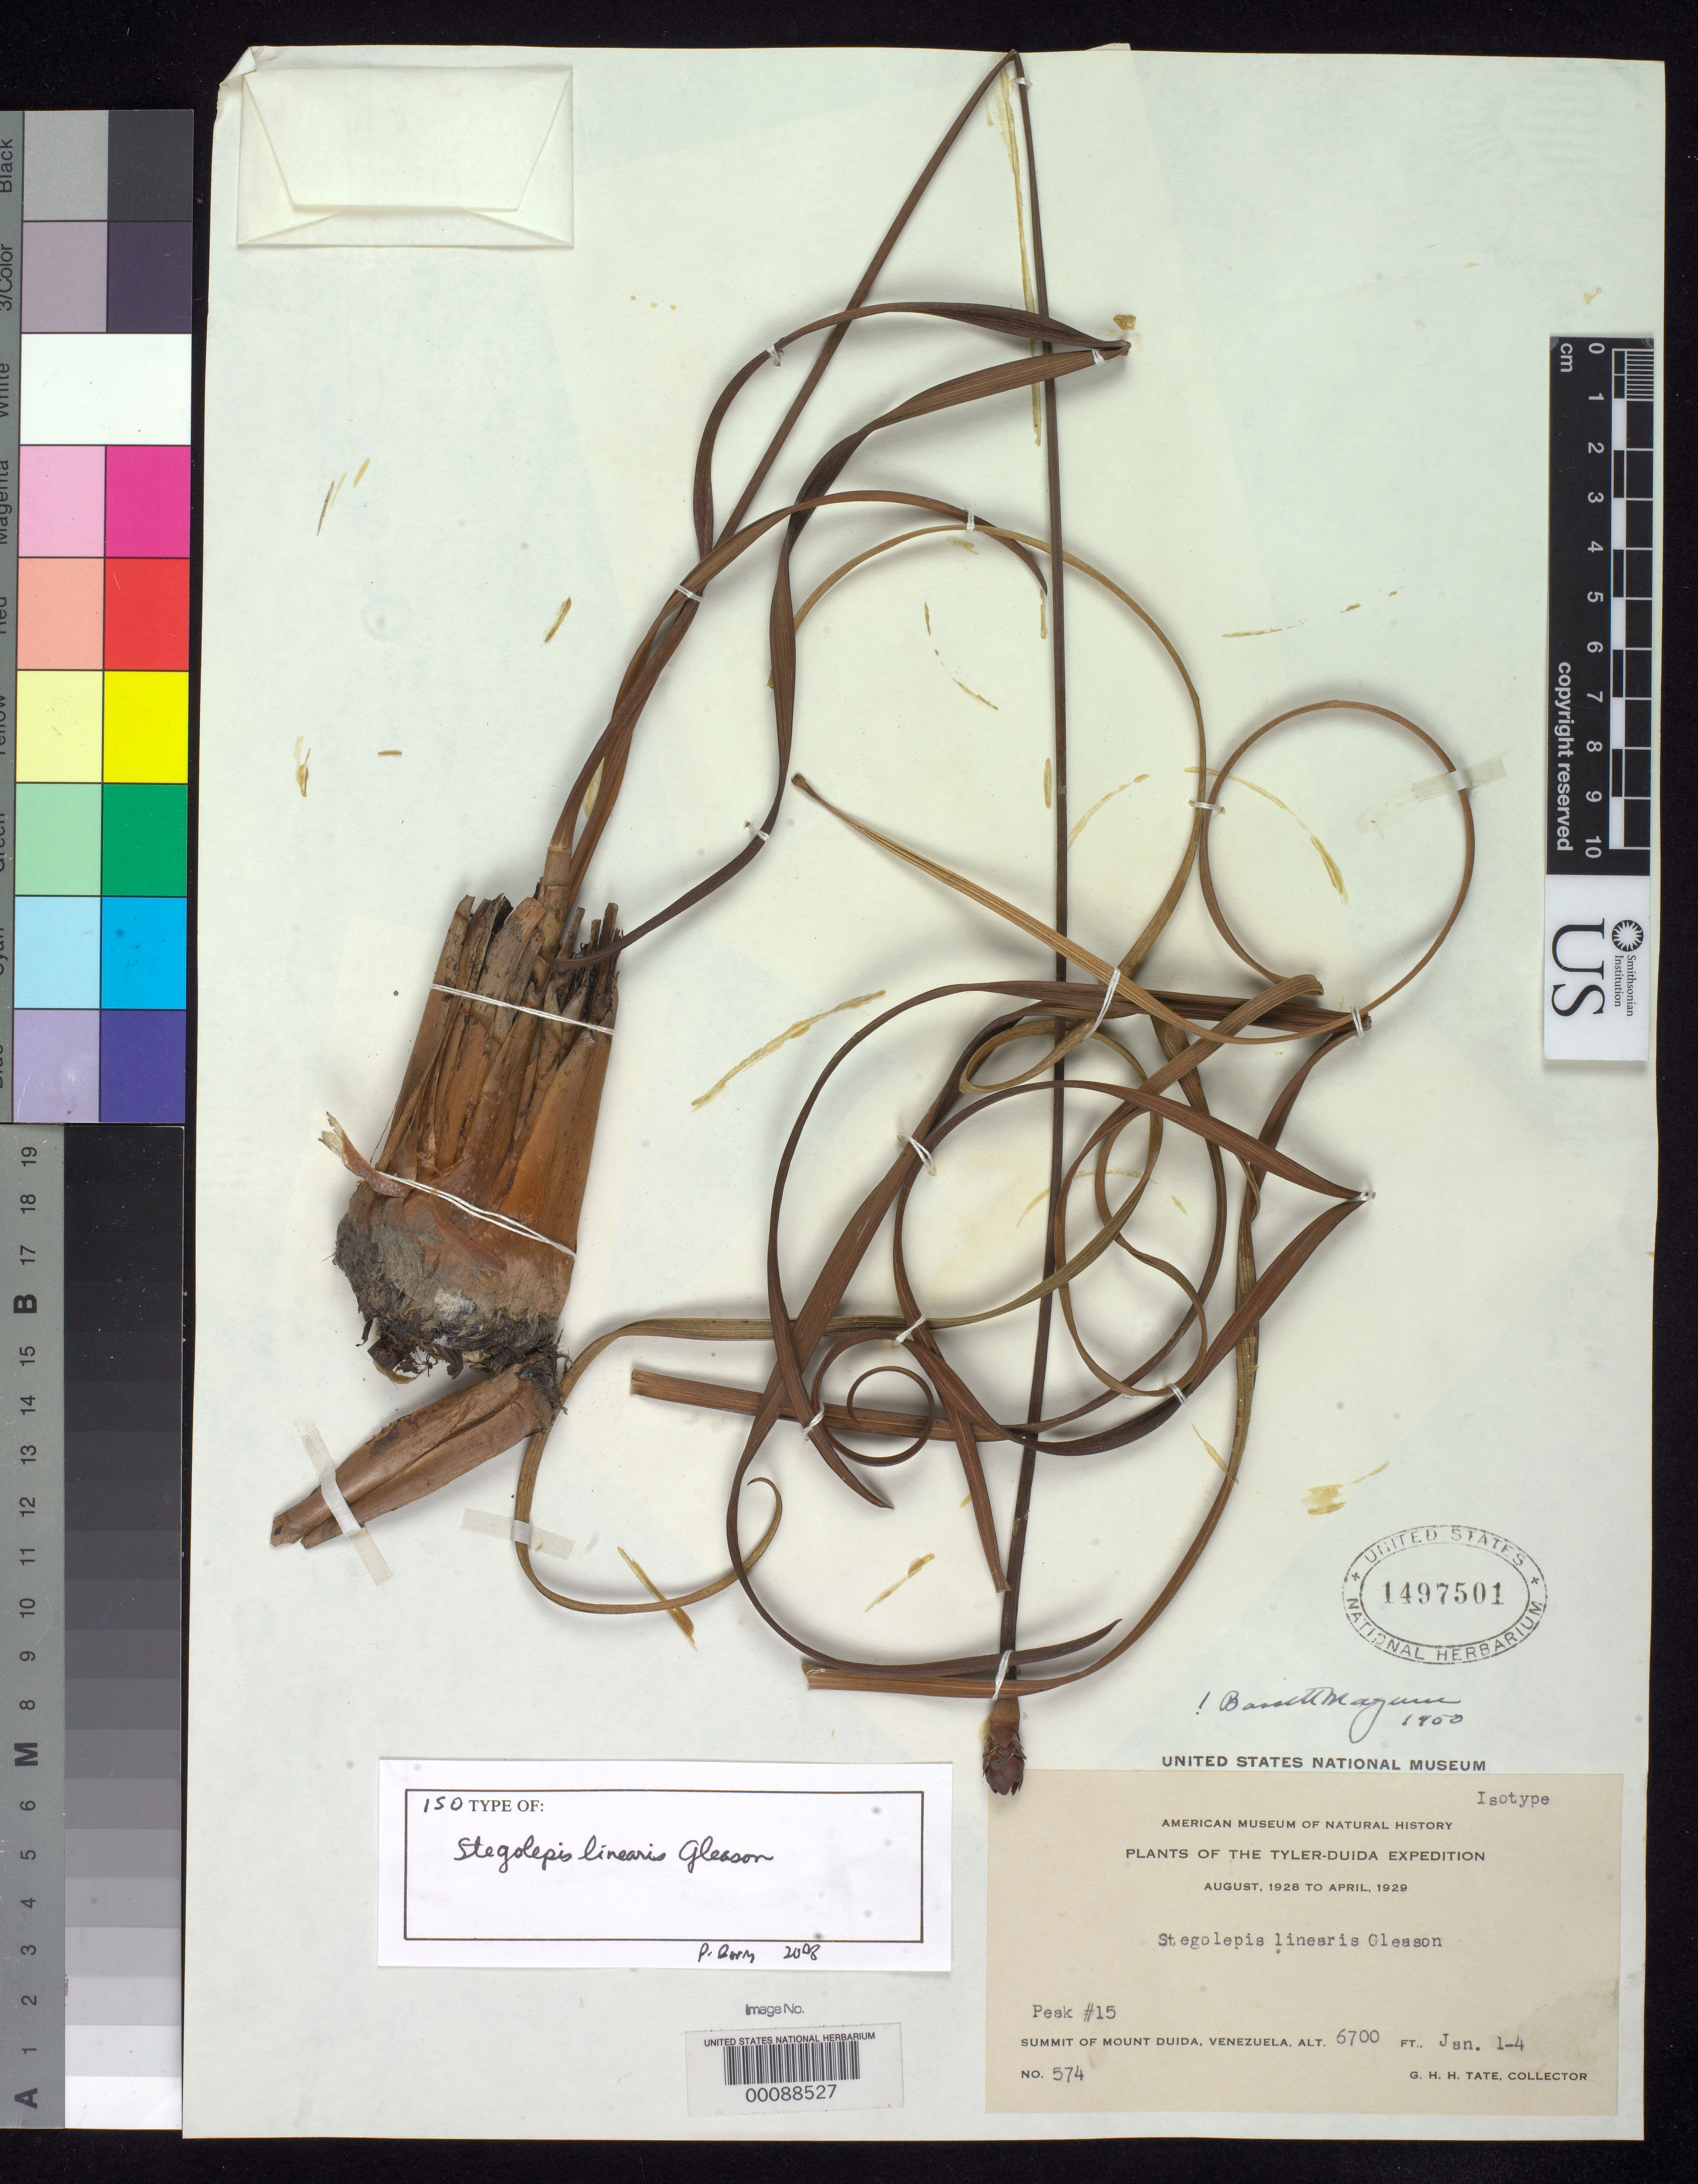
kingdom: Plantae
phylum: Tracheophyta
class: Liliopsida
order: Poales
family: Rapateaceae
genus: Stegolepis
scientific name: Stegolepis linearis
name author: Gleason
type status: Isotype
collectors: G. H. H.Tate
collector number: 574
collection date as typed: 01 Jan 1929 to 04 Jan 1929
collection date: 1929-01-01/1929-01-04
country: Venezuela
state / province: Amazonas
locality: Mt. Duida.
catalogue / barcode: US 1497501